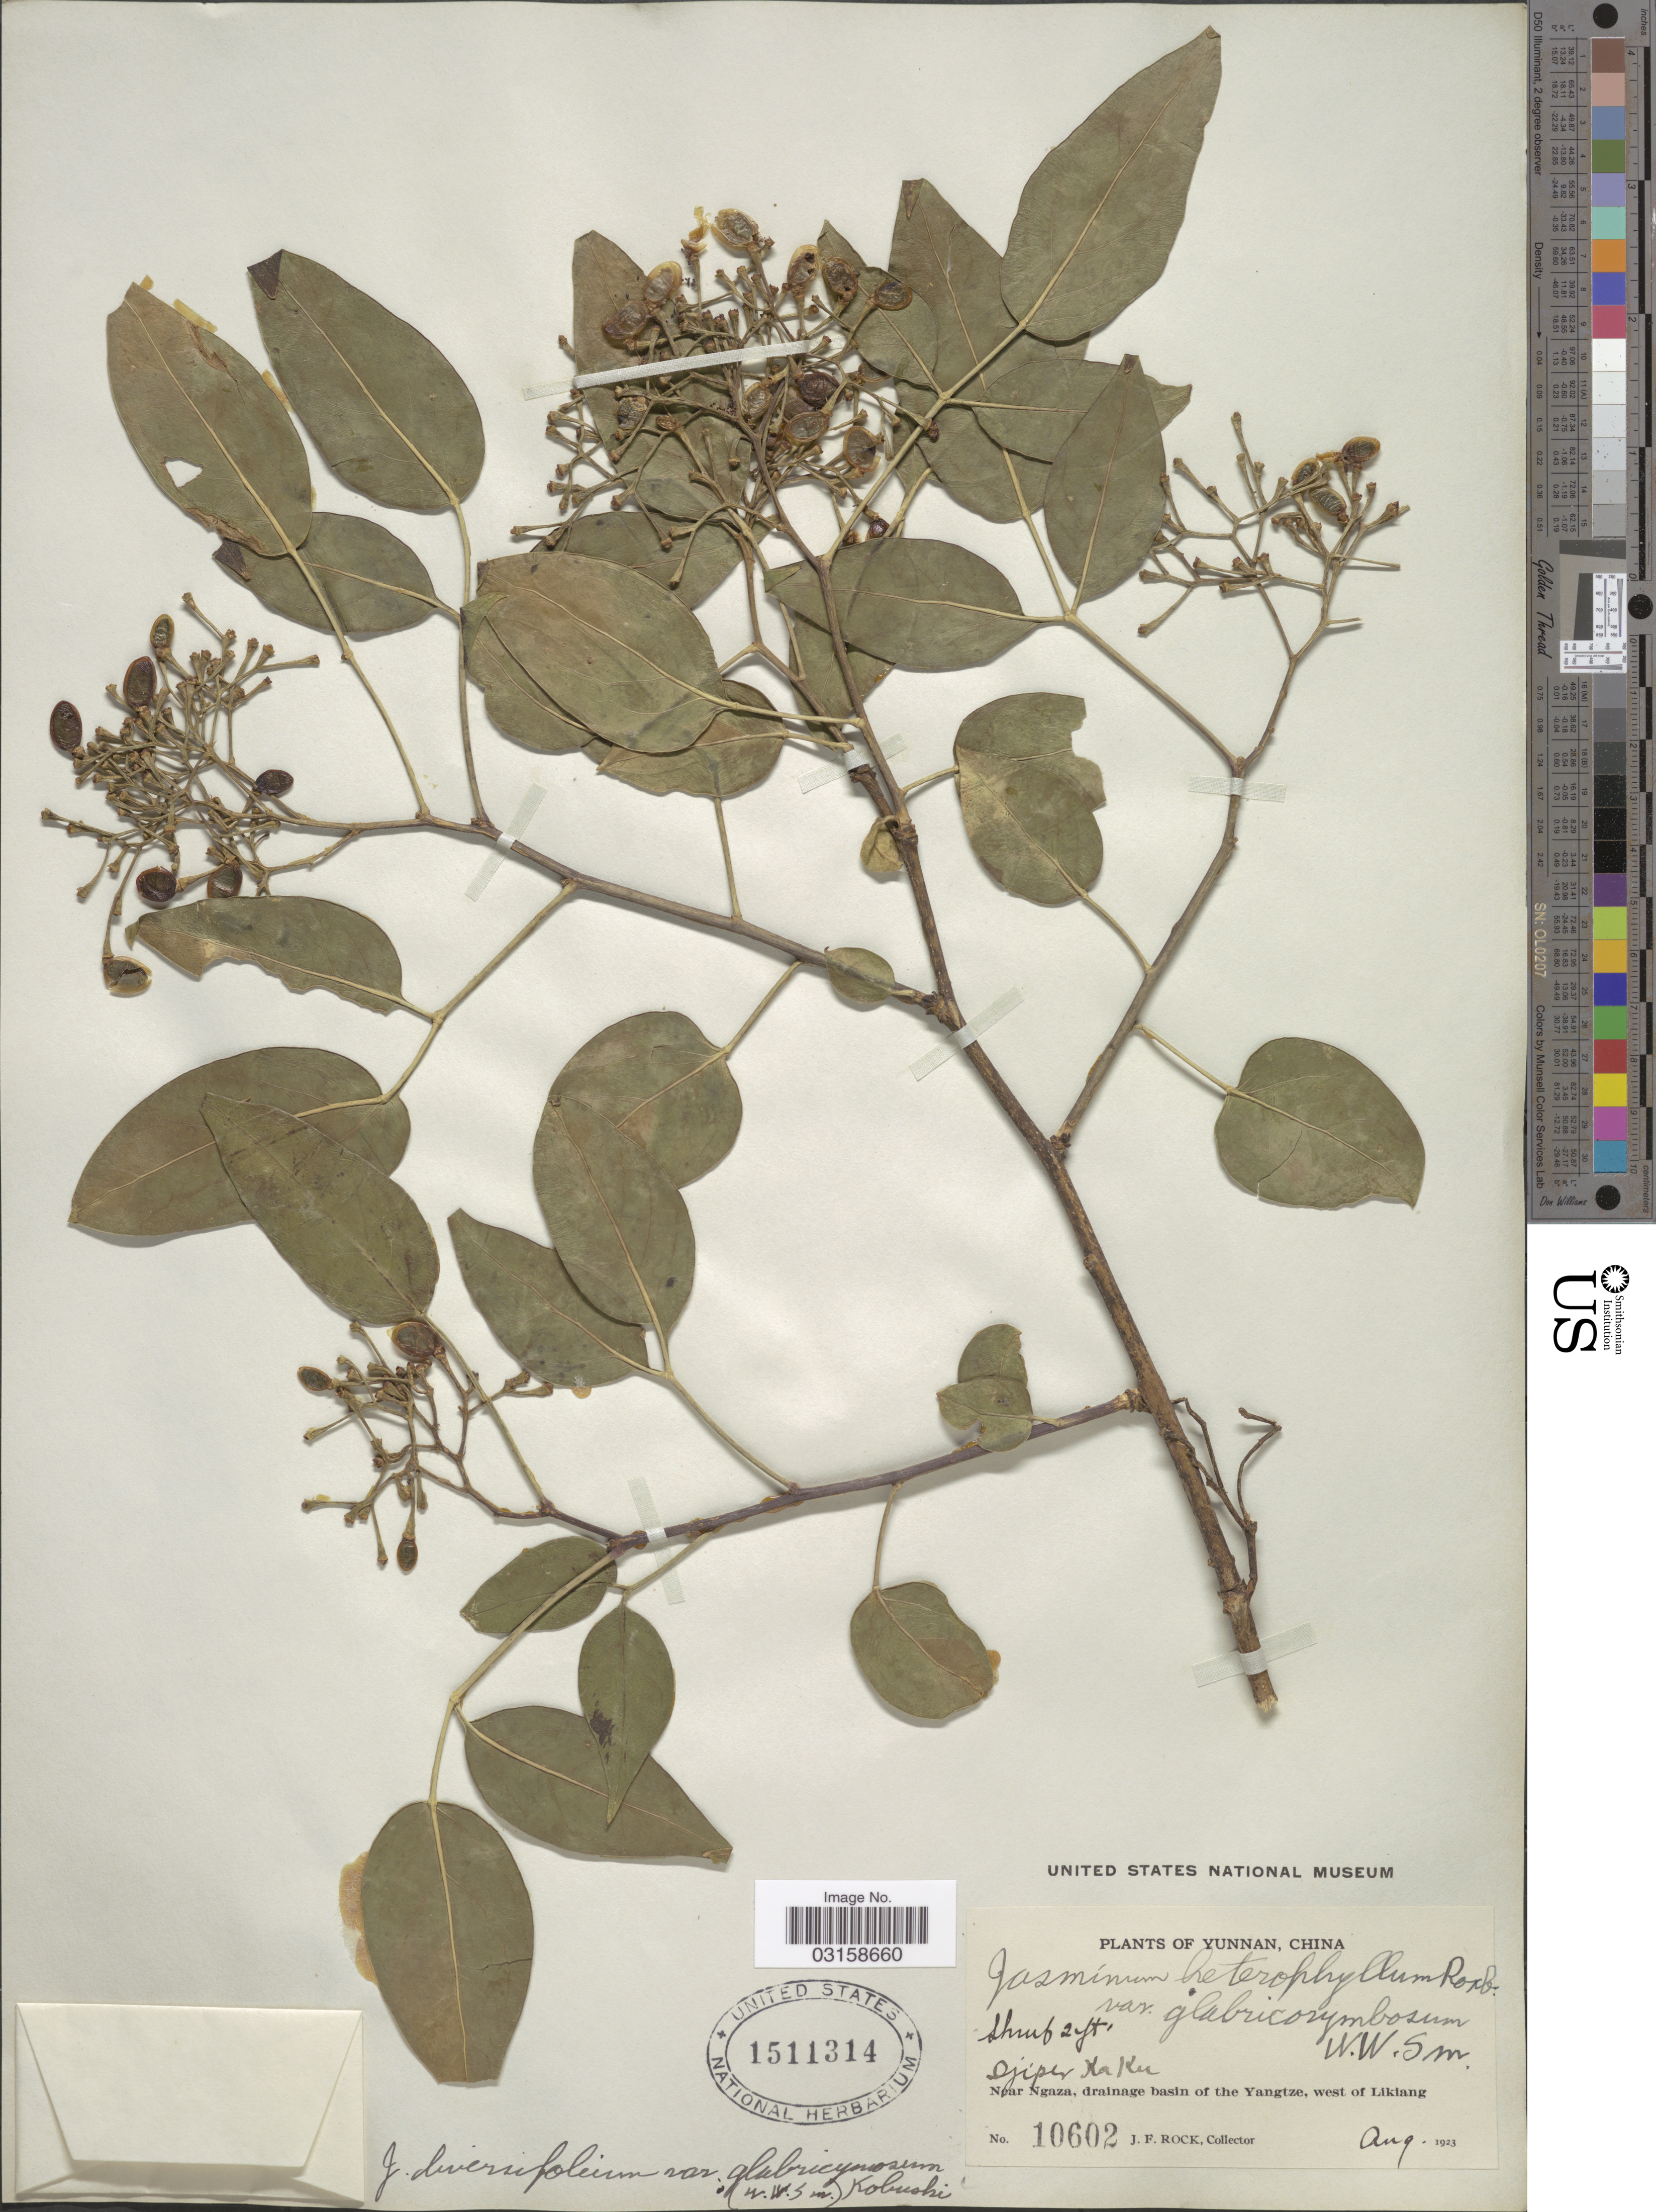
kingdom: Plantae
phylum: Tracheophyta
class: Magnoliopsida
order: Lamiales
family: Oleaceae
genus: Jasminum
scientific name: Jasminum subhumile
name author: W.W. Sm.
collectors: J. Rock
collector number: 10602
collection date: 1923-08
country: China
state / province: Yunnan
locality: Djiper Kaku. Near Ngaza, drainage basin of the Yangtze, west of Likiang.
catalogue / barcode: US 1511314